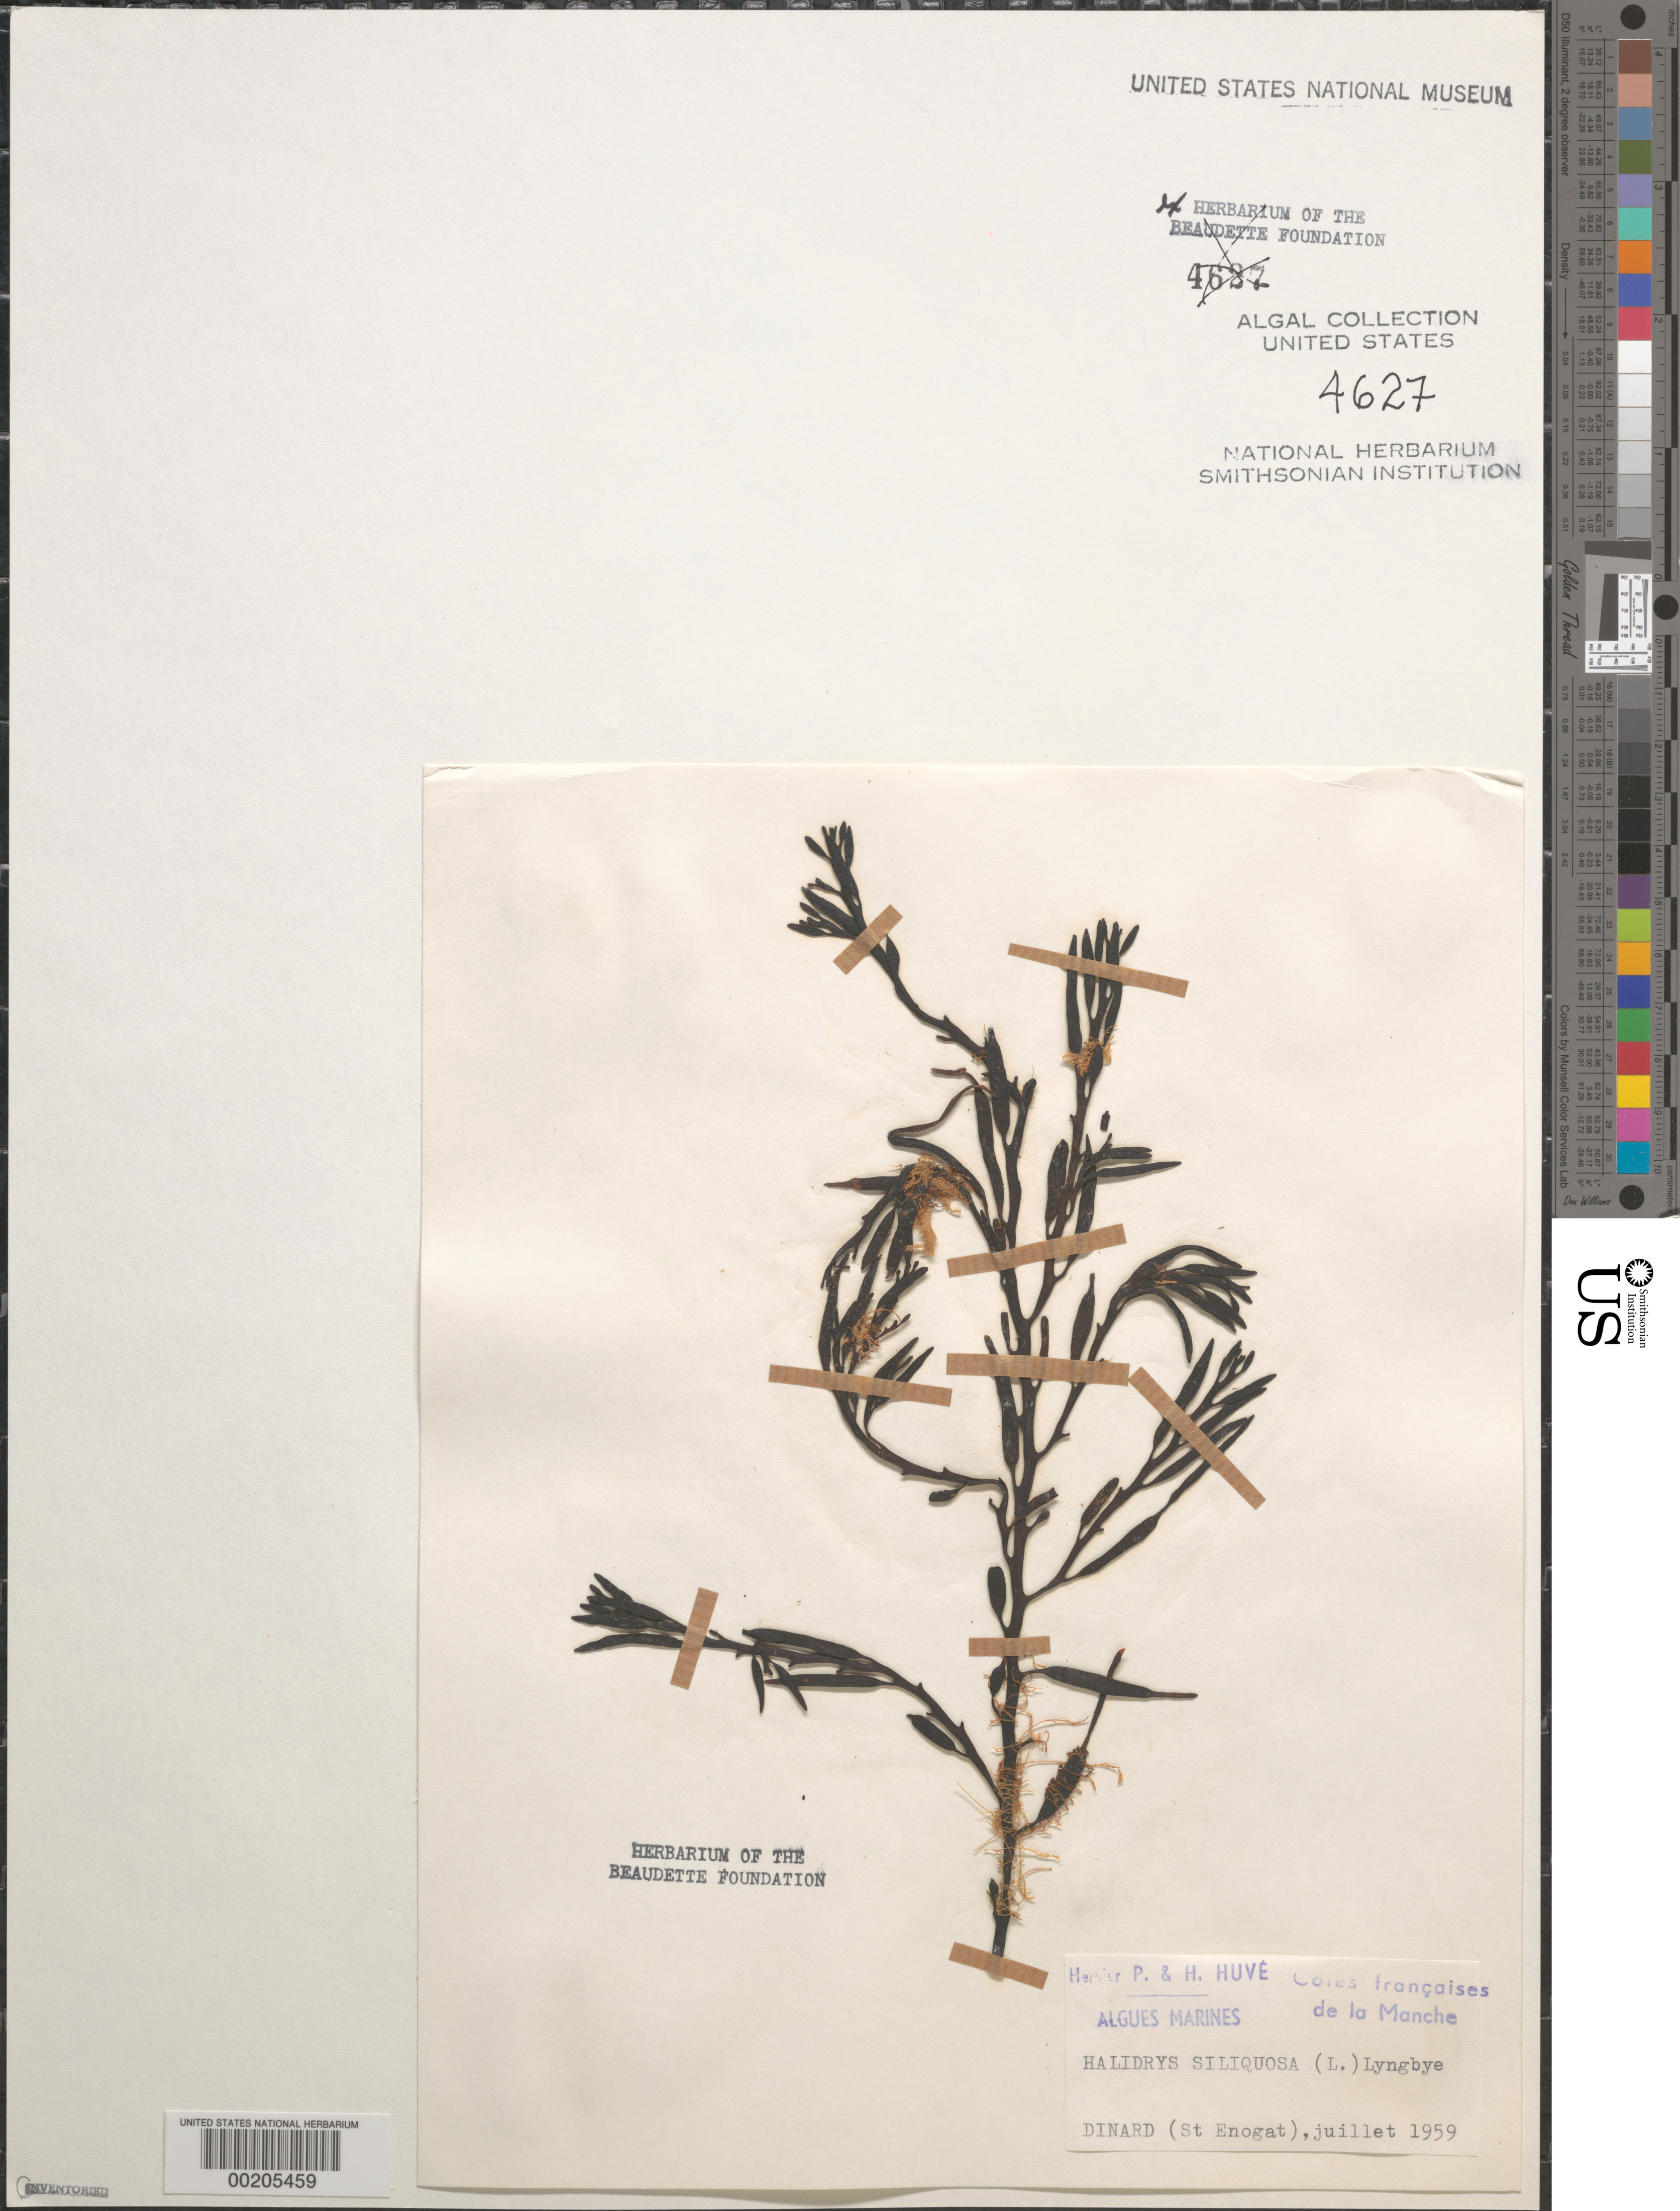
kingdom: Chromista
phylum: Ochrophyta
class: Phaeophyceae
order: Fucales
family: Sargassaceae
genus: Halidrys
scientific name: Halidrys siliquosa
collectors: P. Huve & H. Huve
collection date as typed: Jul 1959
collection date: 1959-07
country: France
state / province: Bretagne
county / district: Ille-et-Vilaine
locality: Dinard, St. Enogat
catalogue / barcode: US 4627